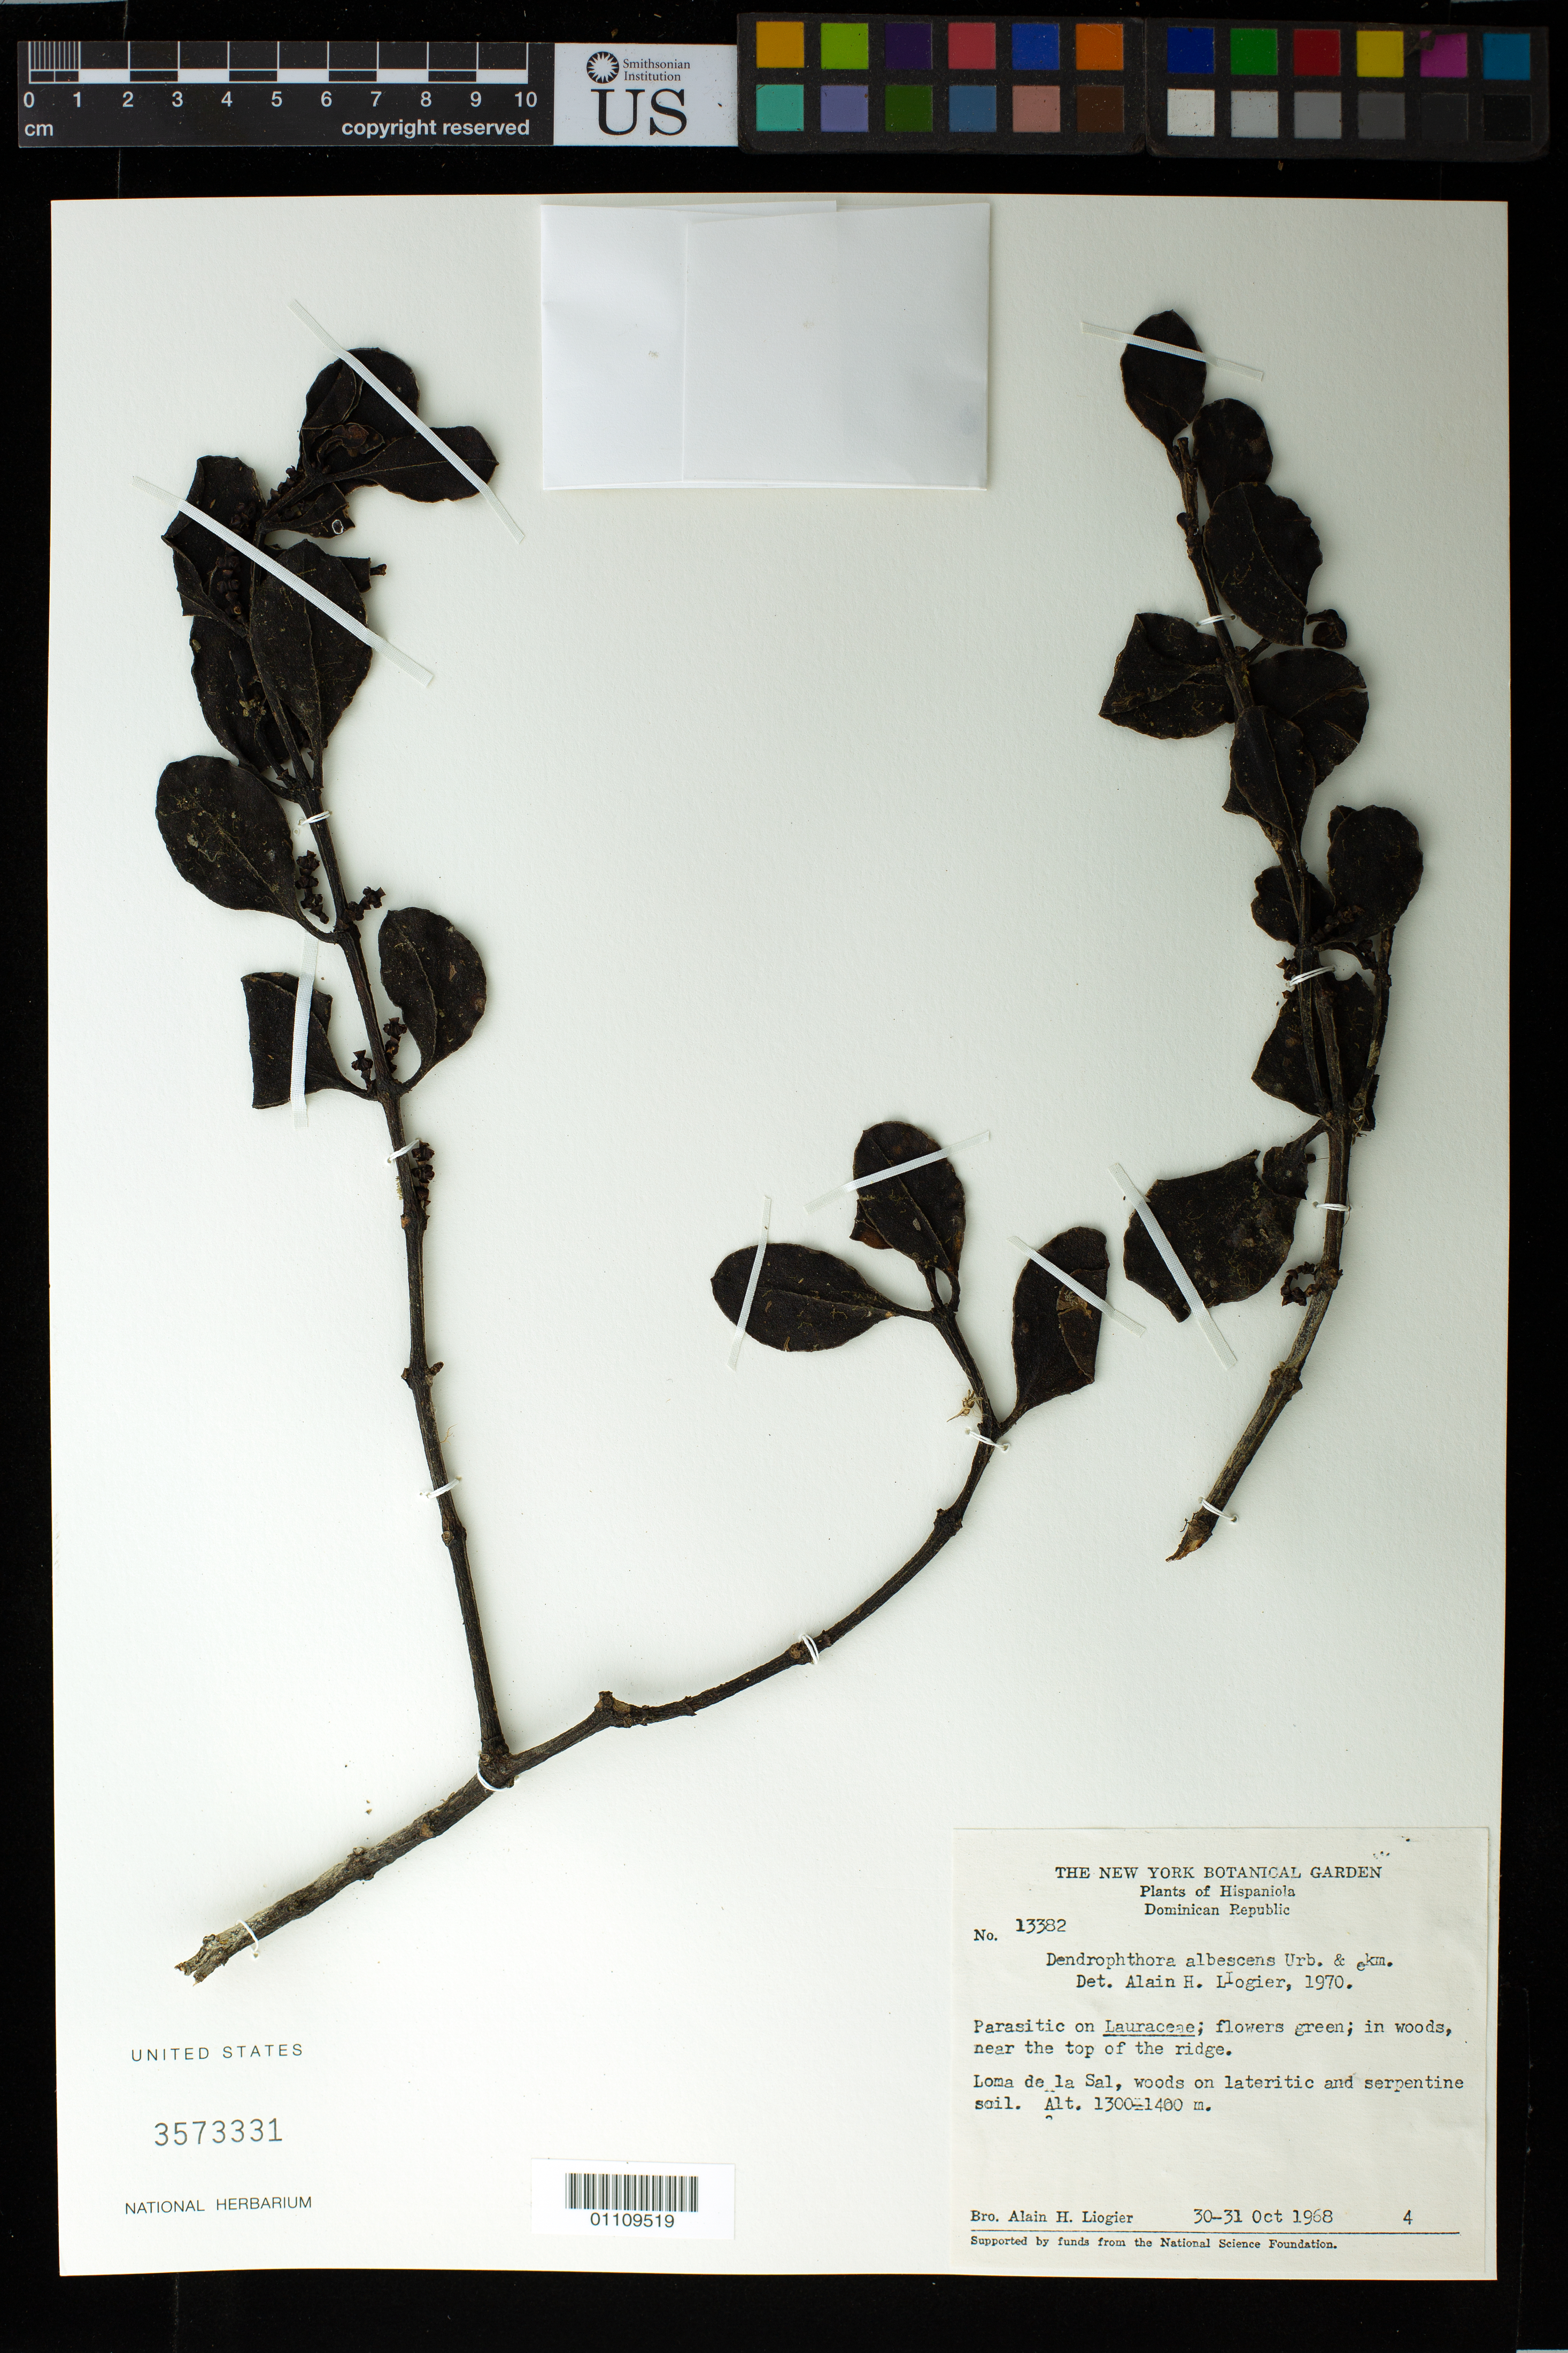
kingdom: Plantae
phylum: Tracheophyta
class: Magnoliopsida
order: Santalales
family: Viscaceae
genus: Dendrophthora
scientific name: Dendrophthora tetrastachya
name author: (C. Wright ex Griseb.) Urb.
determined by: Caraballo-Ortiz, Marcos A., (MISS), University of Mississippi (UNITED STATES)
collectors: A. H. Liogier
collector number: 13382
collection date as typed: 30 Oct 1968 to 31 Oct 1968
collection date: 1968-10-30/1968-10-31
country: Dominican Republic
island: Hispaniola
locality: Loma de la Sal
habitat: Woods on lateritic and serpentine soil. In woods, near the top of the ridge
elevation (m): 1300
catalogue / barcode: US 3573331